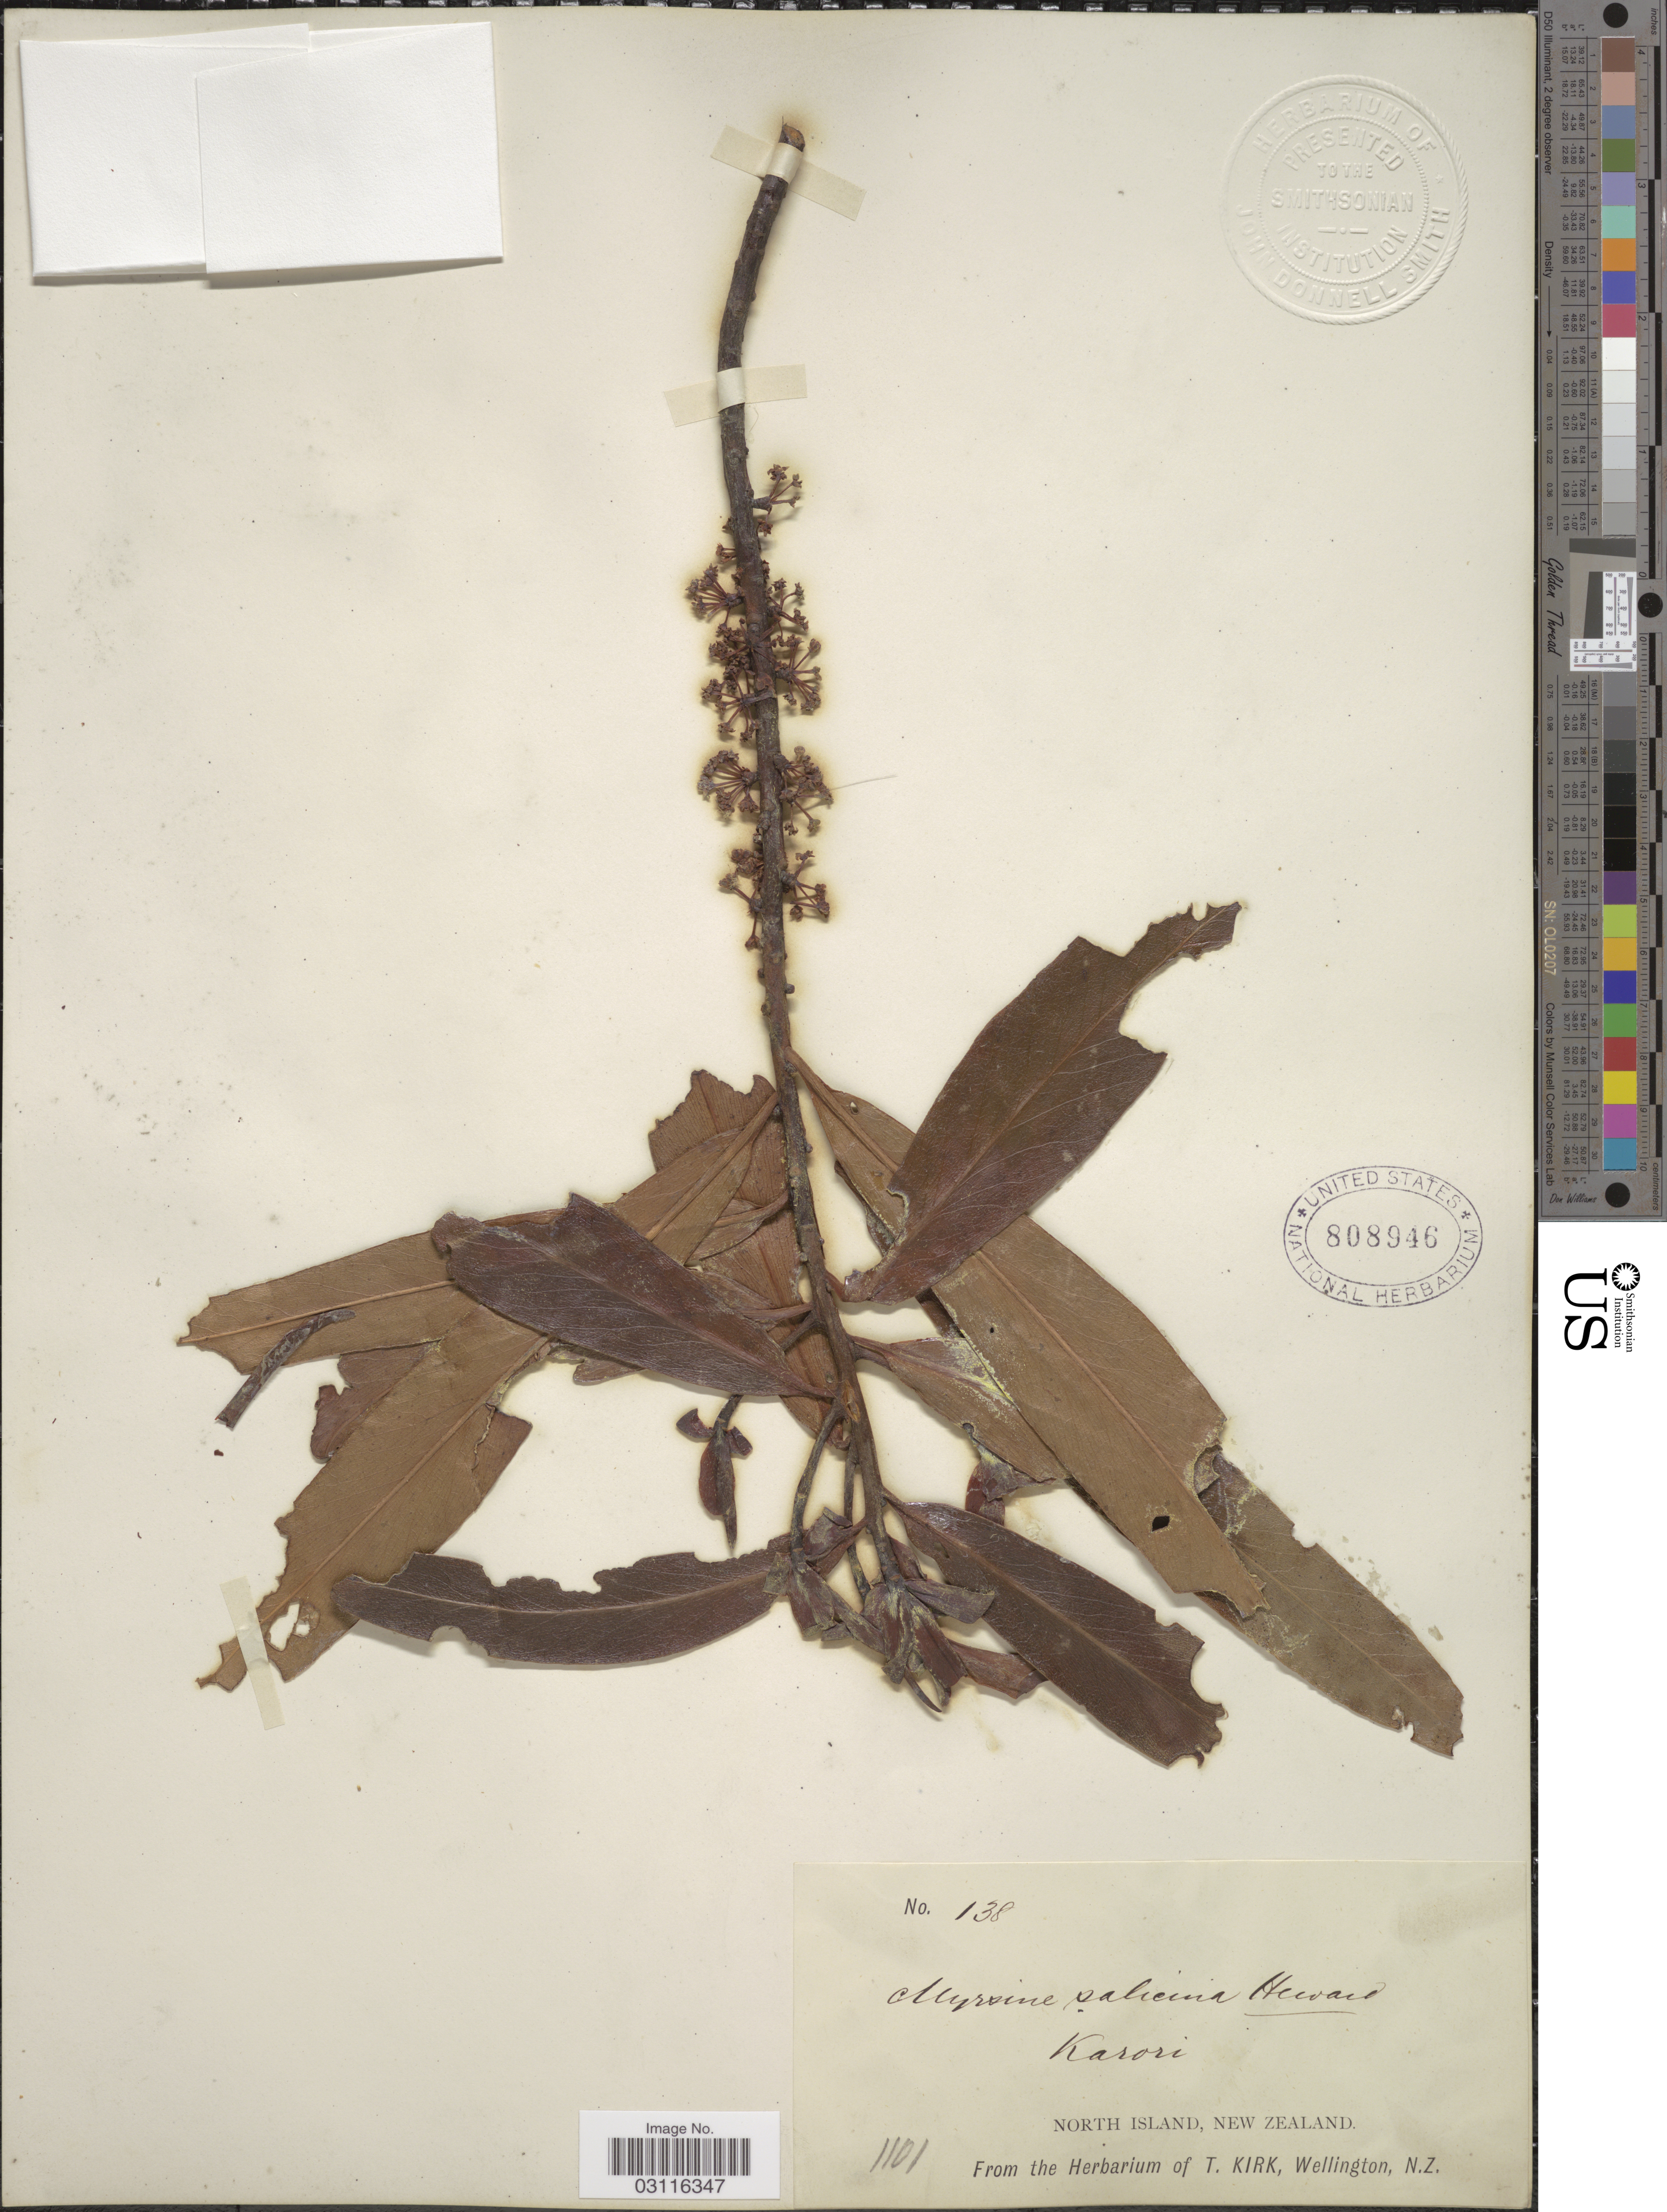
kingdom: Plantae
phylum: Tracheophyta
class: Magnoliopsida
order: Ericales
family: Primulaceae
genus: Suttonia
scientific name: Suttonia salicina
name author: Hook. f.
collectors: ex herb. T. Kirk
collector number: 138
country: New Zealand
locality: Karori. North Island.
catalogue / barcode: US 808946